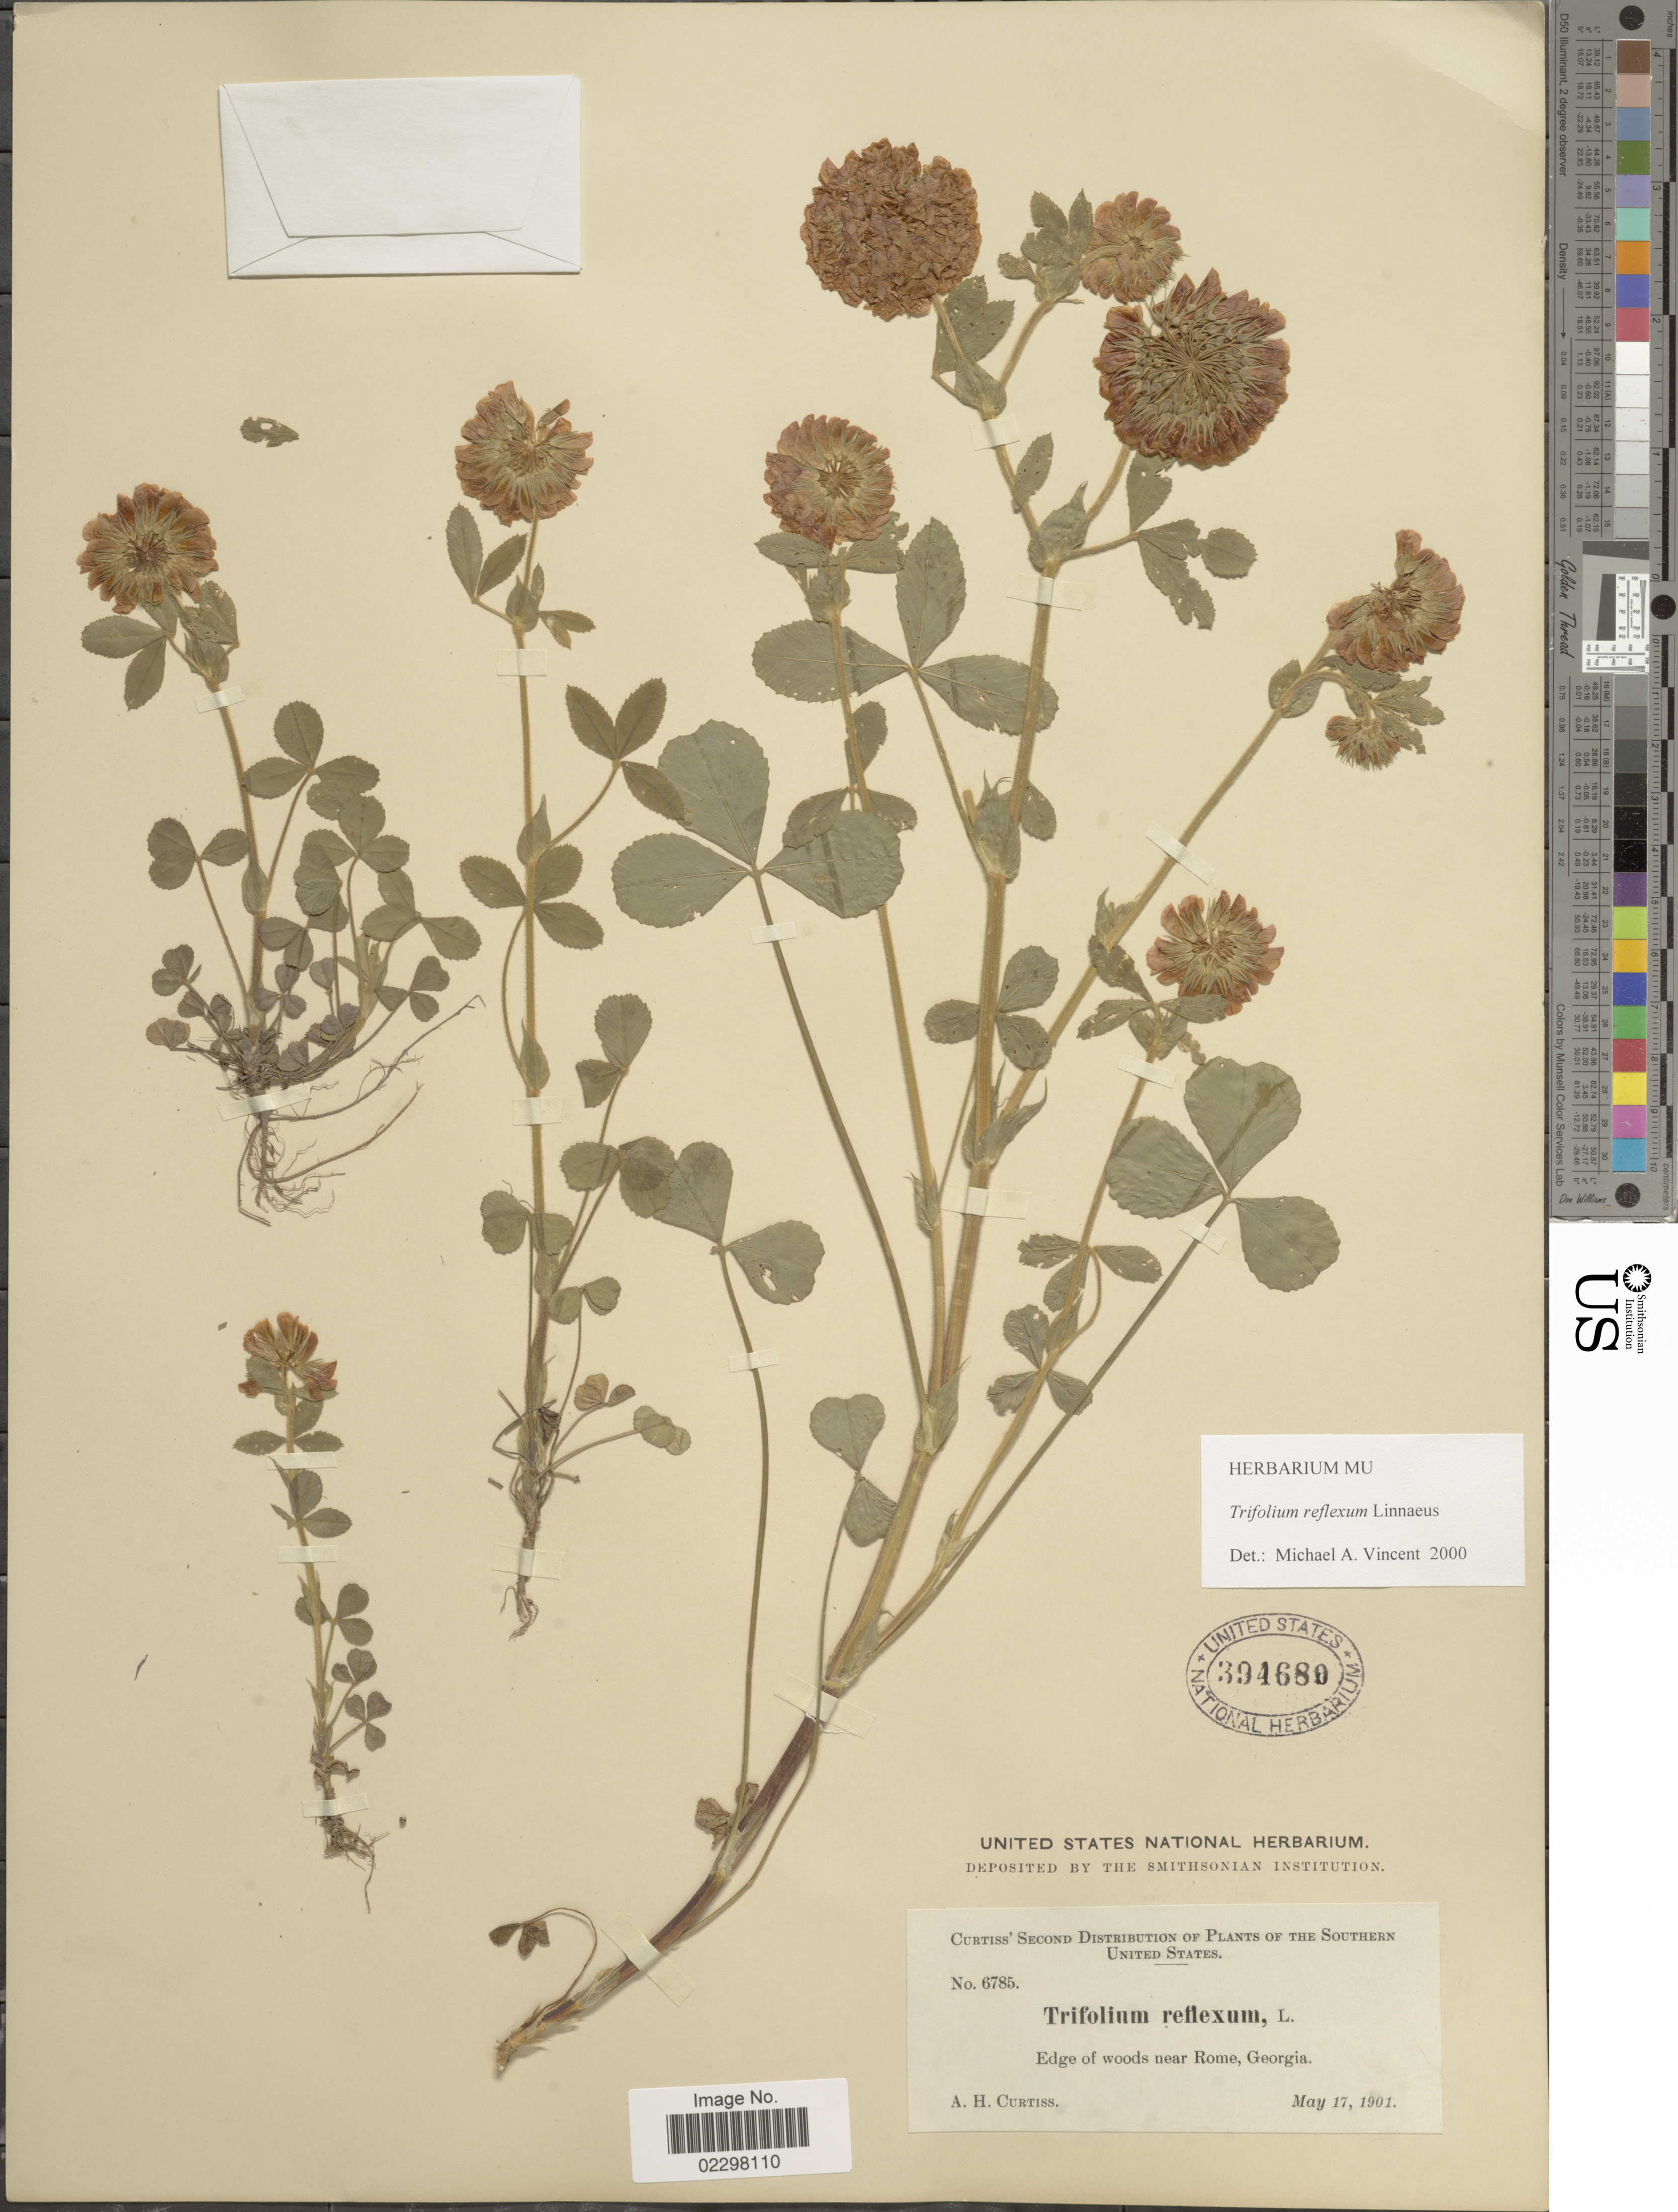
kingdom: Plantae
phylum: Tracheophyta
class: Magnoliopsida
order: Fabales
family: Fabaceae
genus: Trifolium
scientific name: Trifolium reflexum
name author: L.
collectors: A. H. Curtiss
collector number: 6785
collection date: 1901-05-17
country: United States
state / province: Georgia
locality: Edge of woods near Rome.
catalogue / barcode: US 394680